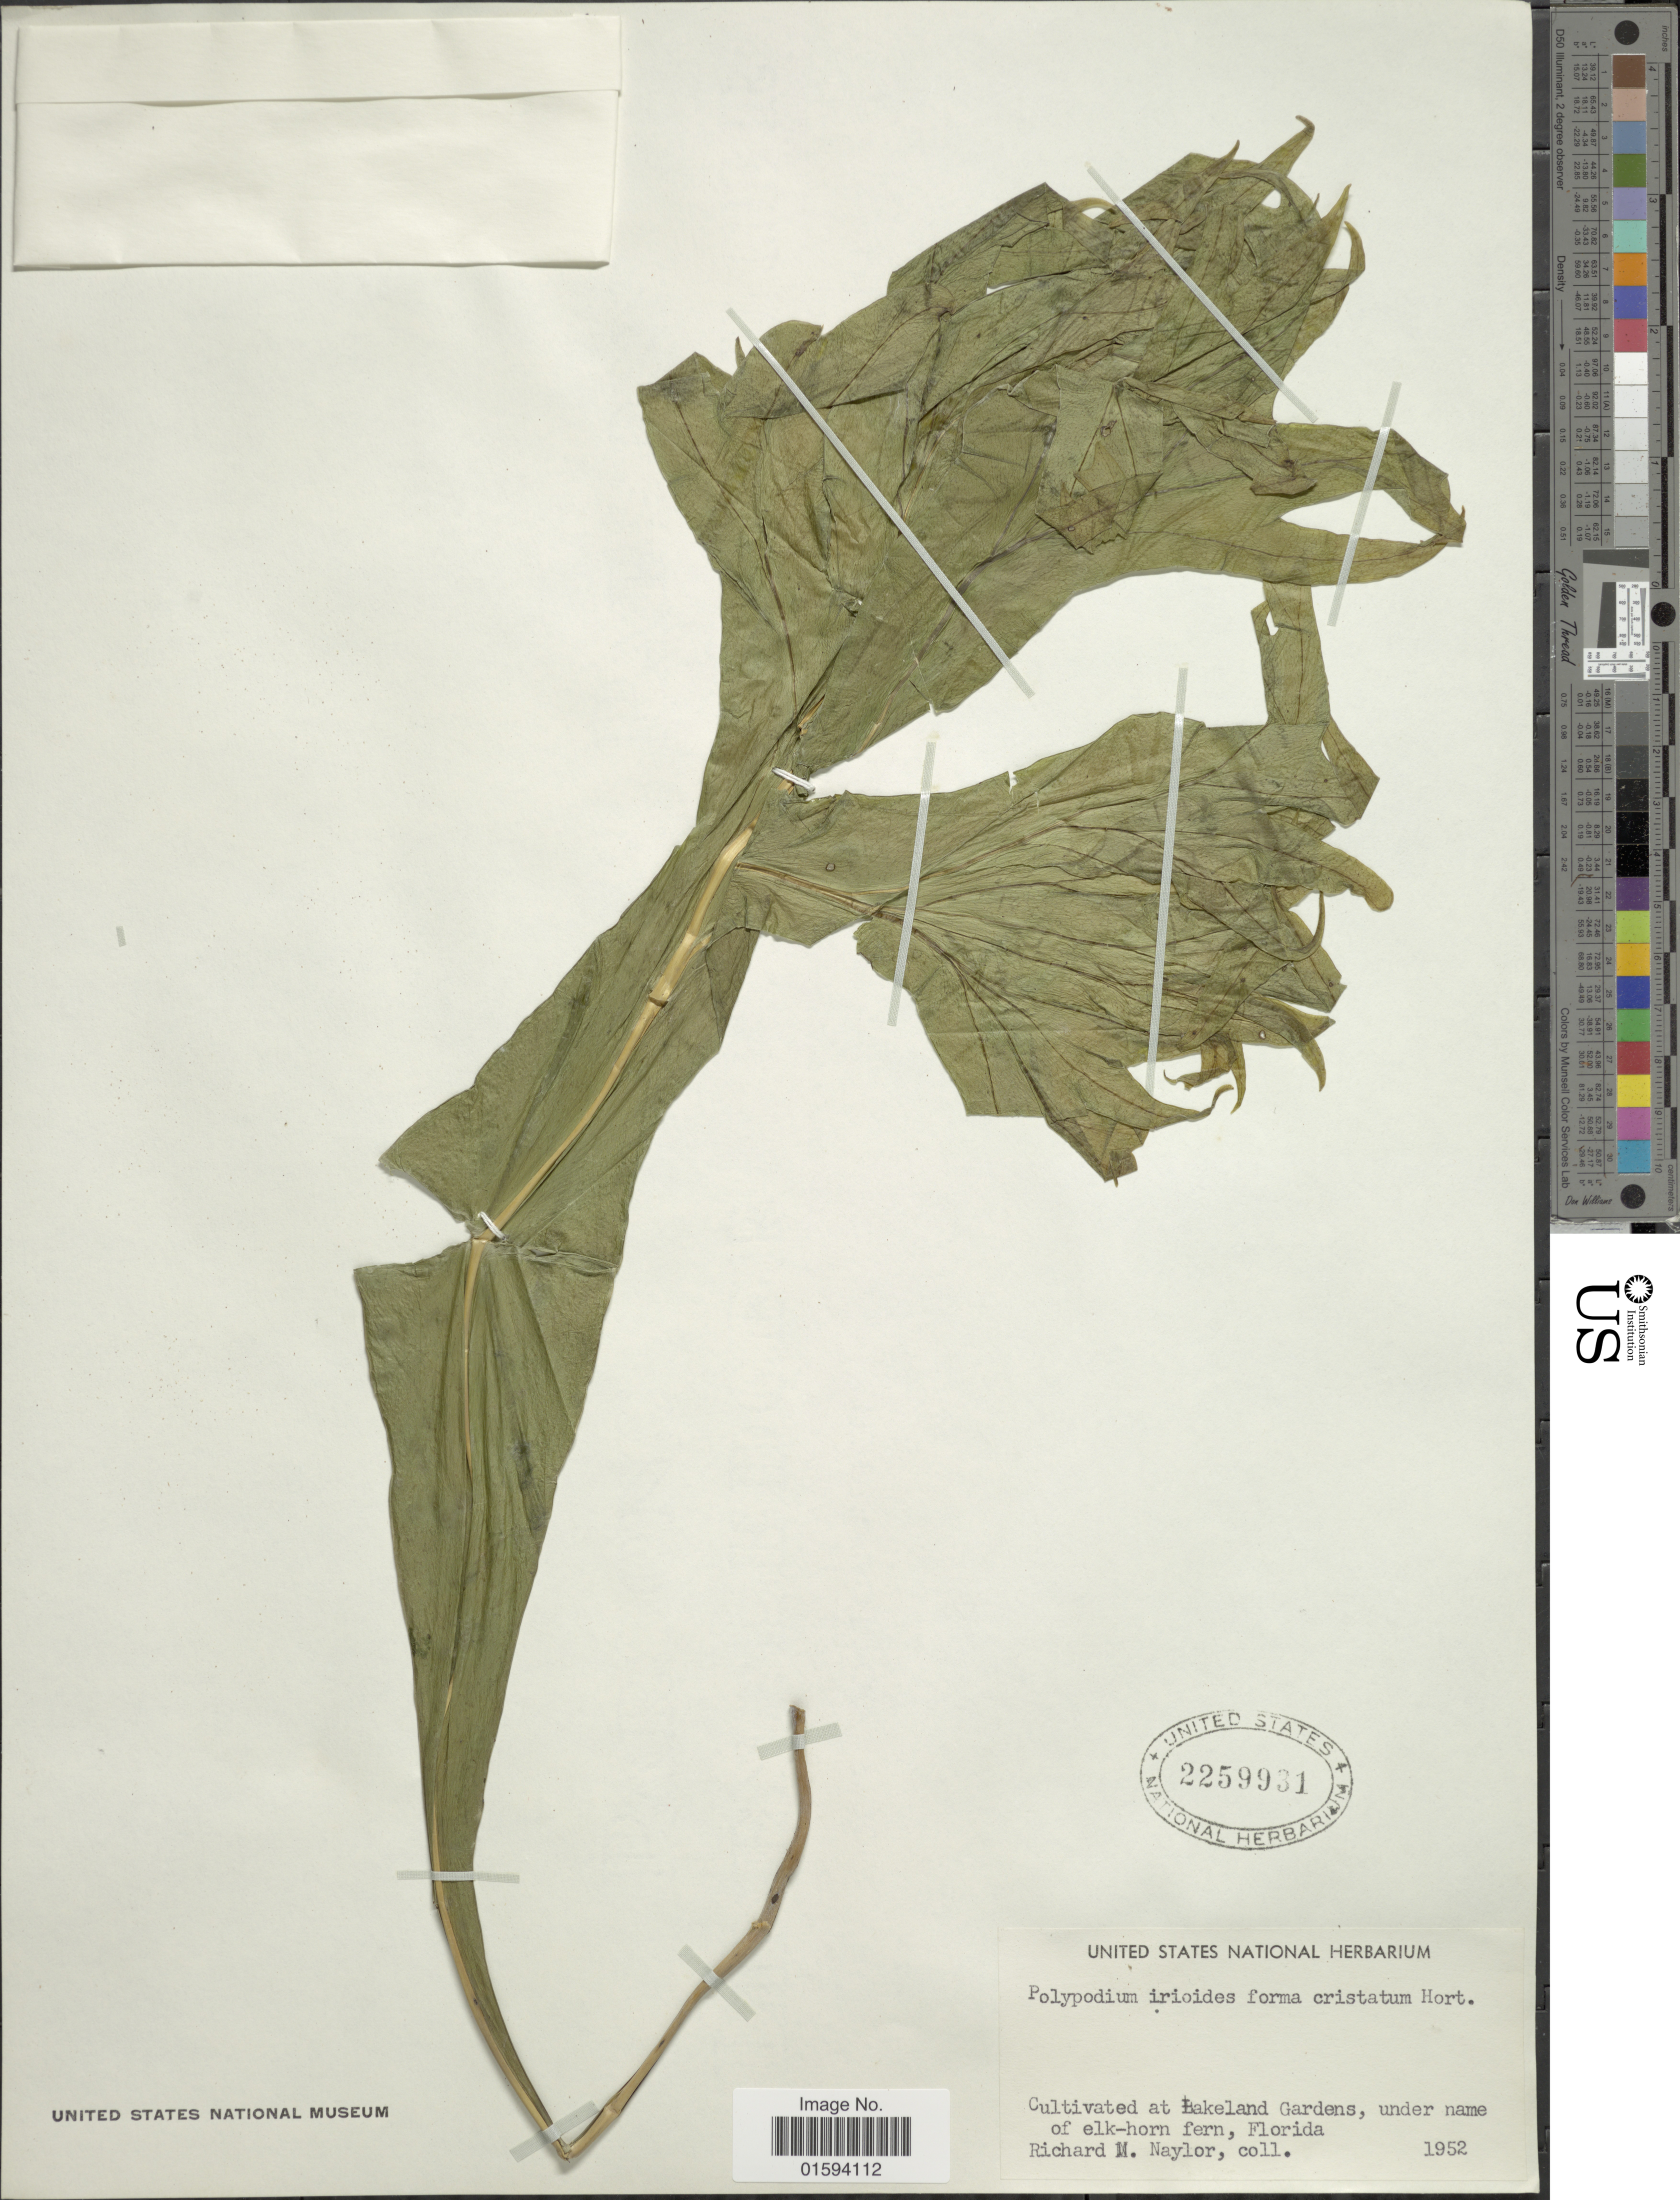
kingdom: Plantae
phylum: Tracheophyta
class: Polypodiopsida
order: Polypodiales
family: Polypodiaceae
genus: Polypodium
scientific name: Polypodium polycarpon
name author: Cav. ex Sw.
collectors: R. Naylor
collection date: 1952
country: United States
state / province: Florida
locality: At Lakeland Gardens, under name of elk-horn fern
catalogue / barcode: US 2259931